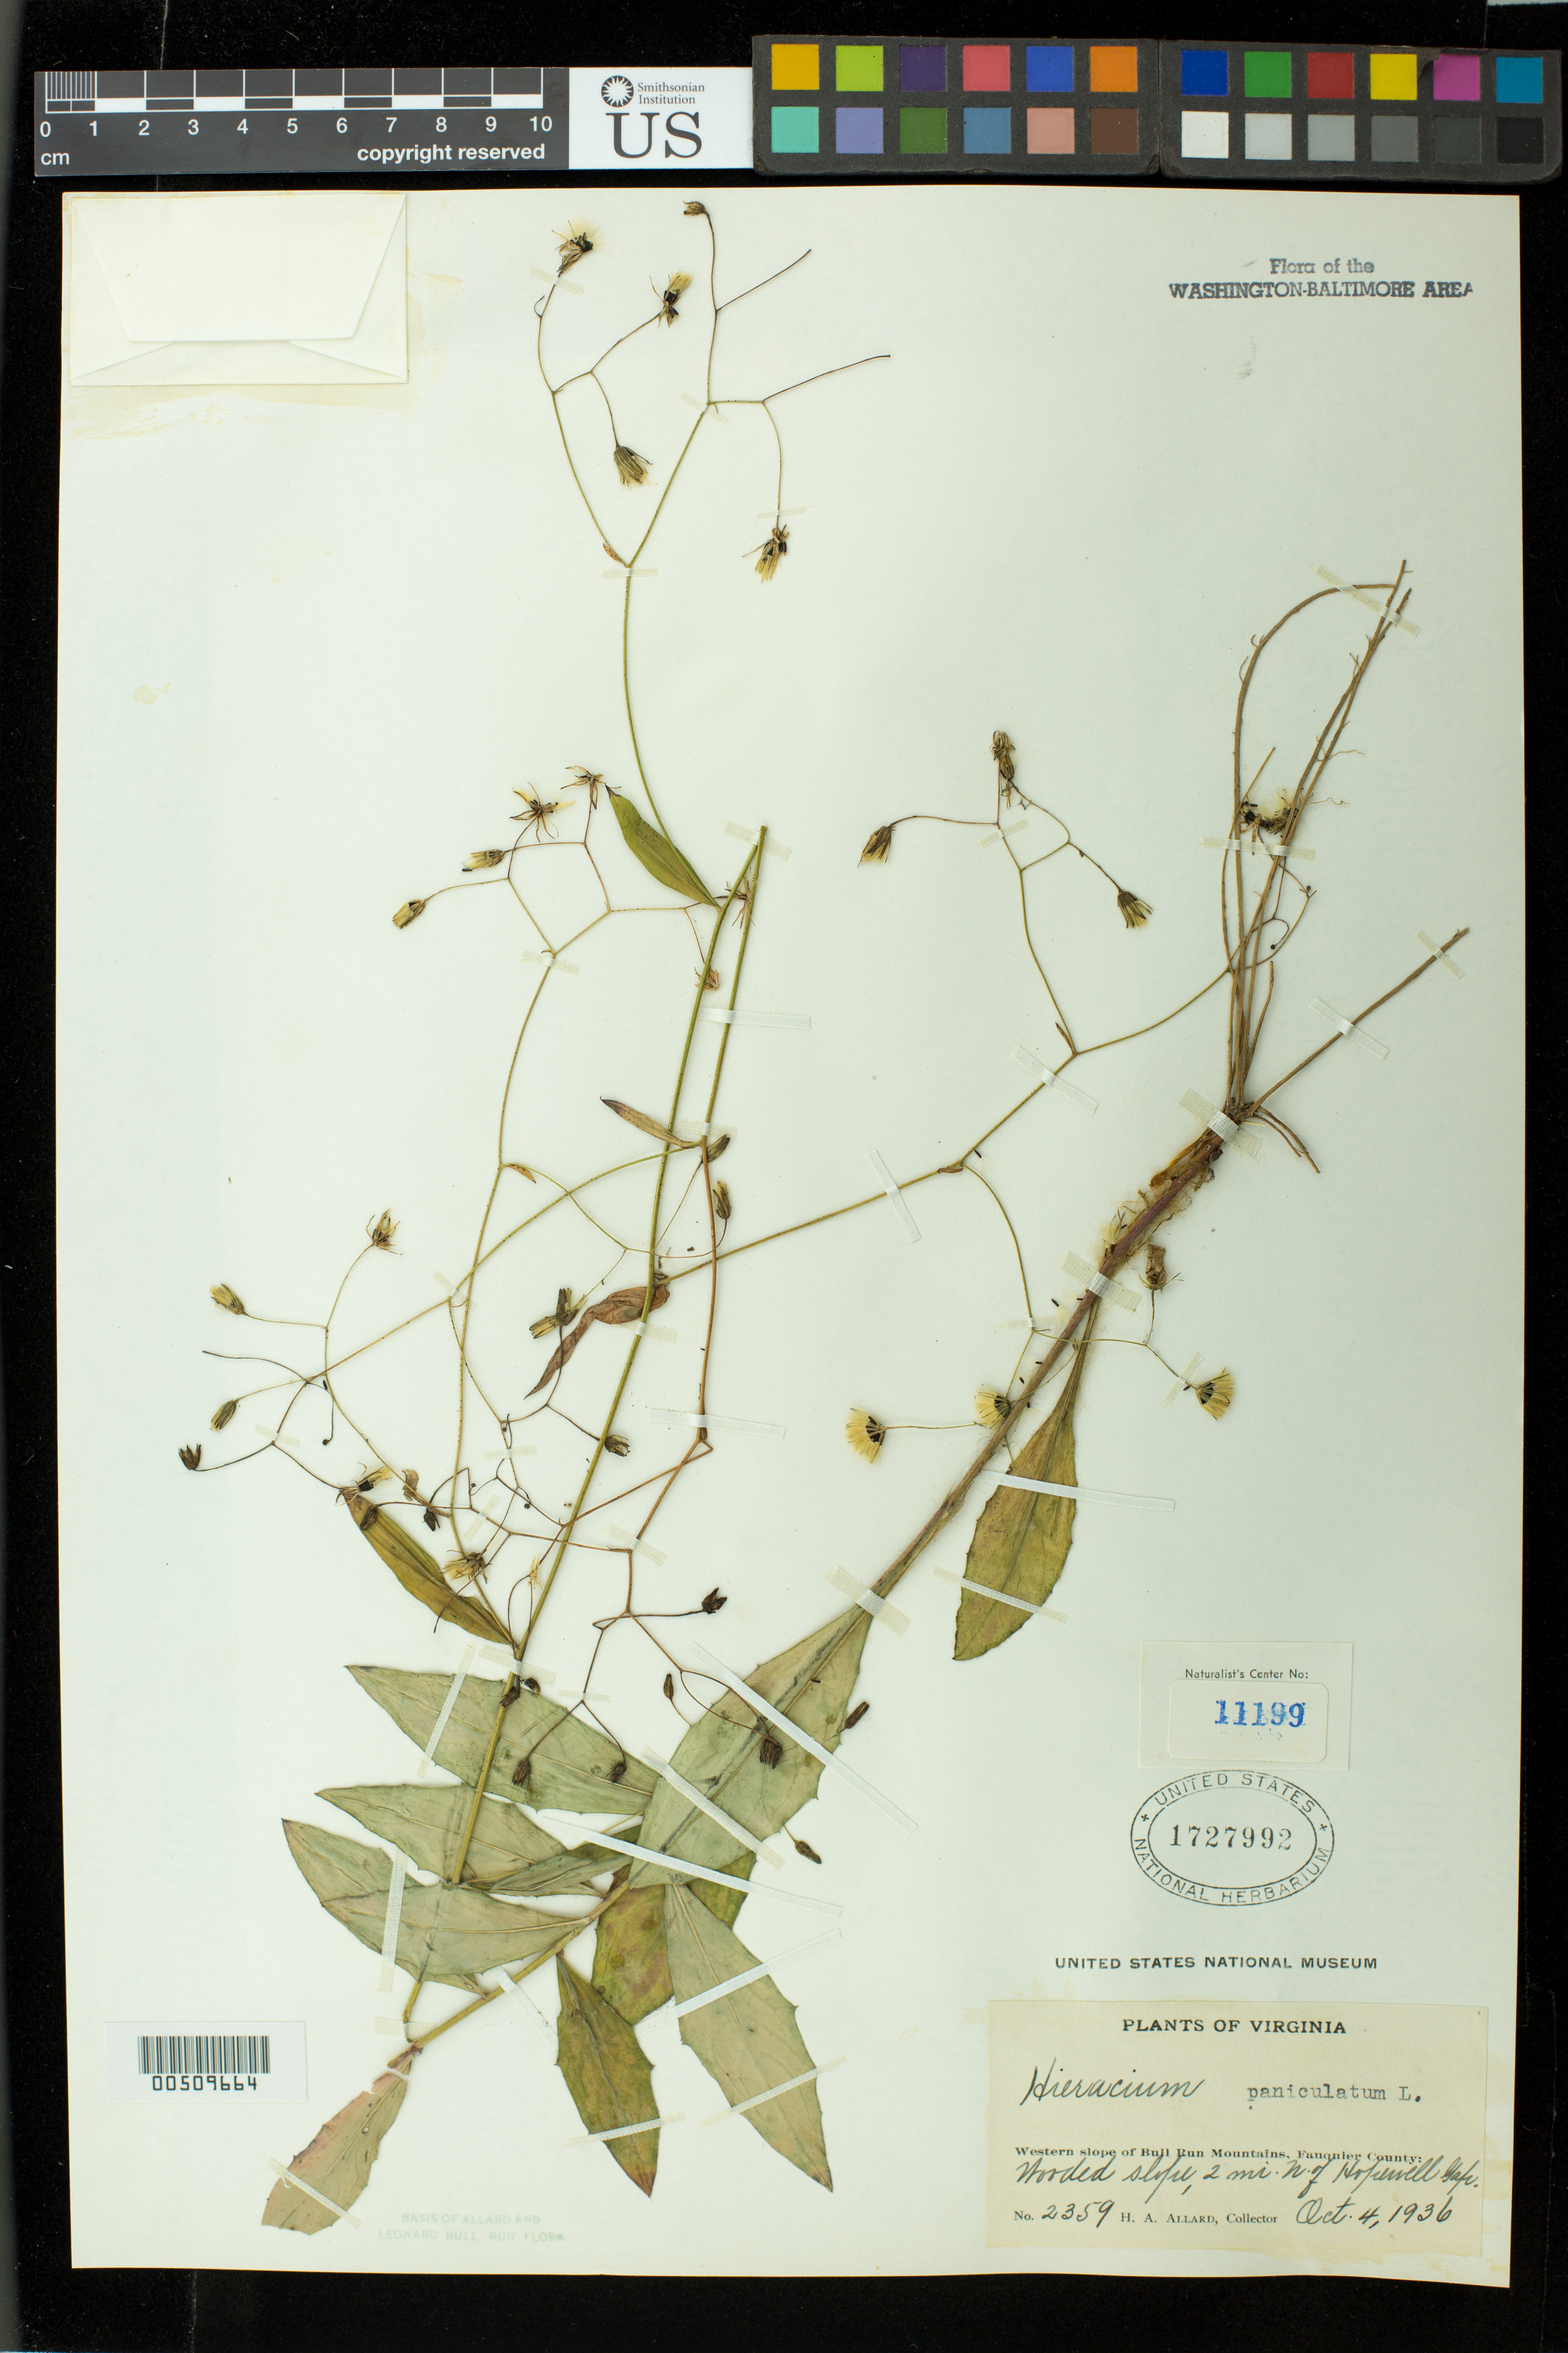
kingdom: Plantae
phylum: Tracheophyta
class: Magnoliopsida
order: Asterales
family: Asteraceae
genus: Hieracium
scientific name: Hieracium paniculatum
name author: L.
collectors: H. A. Allard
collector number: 2359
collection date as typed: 04 Oct 1936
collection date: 1936-10-04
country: United States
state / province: Virginia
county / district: Fauquier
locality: Bull Run Mts., 2 mi. N of Hopewell Gap Bull Run Mts.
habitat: wooded slope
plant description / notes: Specimens returned from Naturalist Center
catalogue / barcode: US 1727992